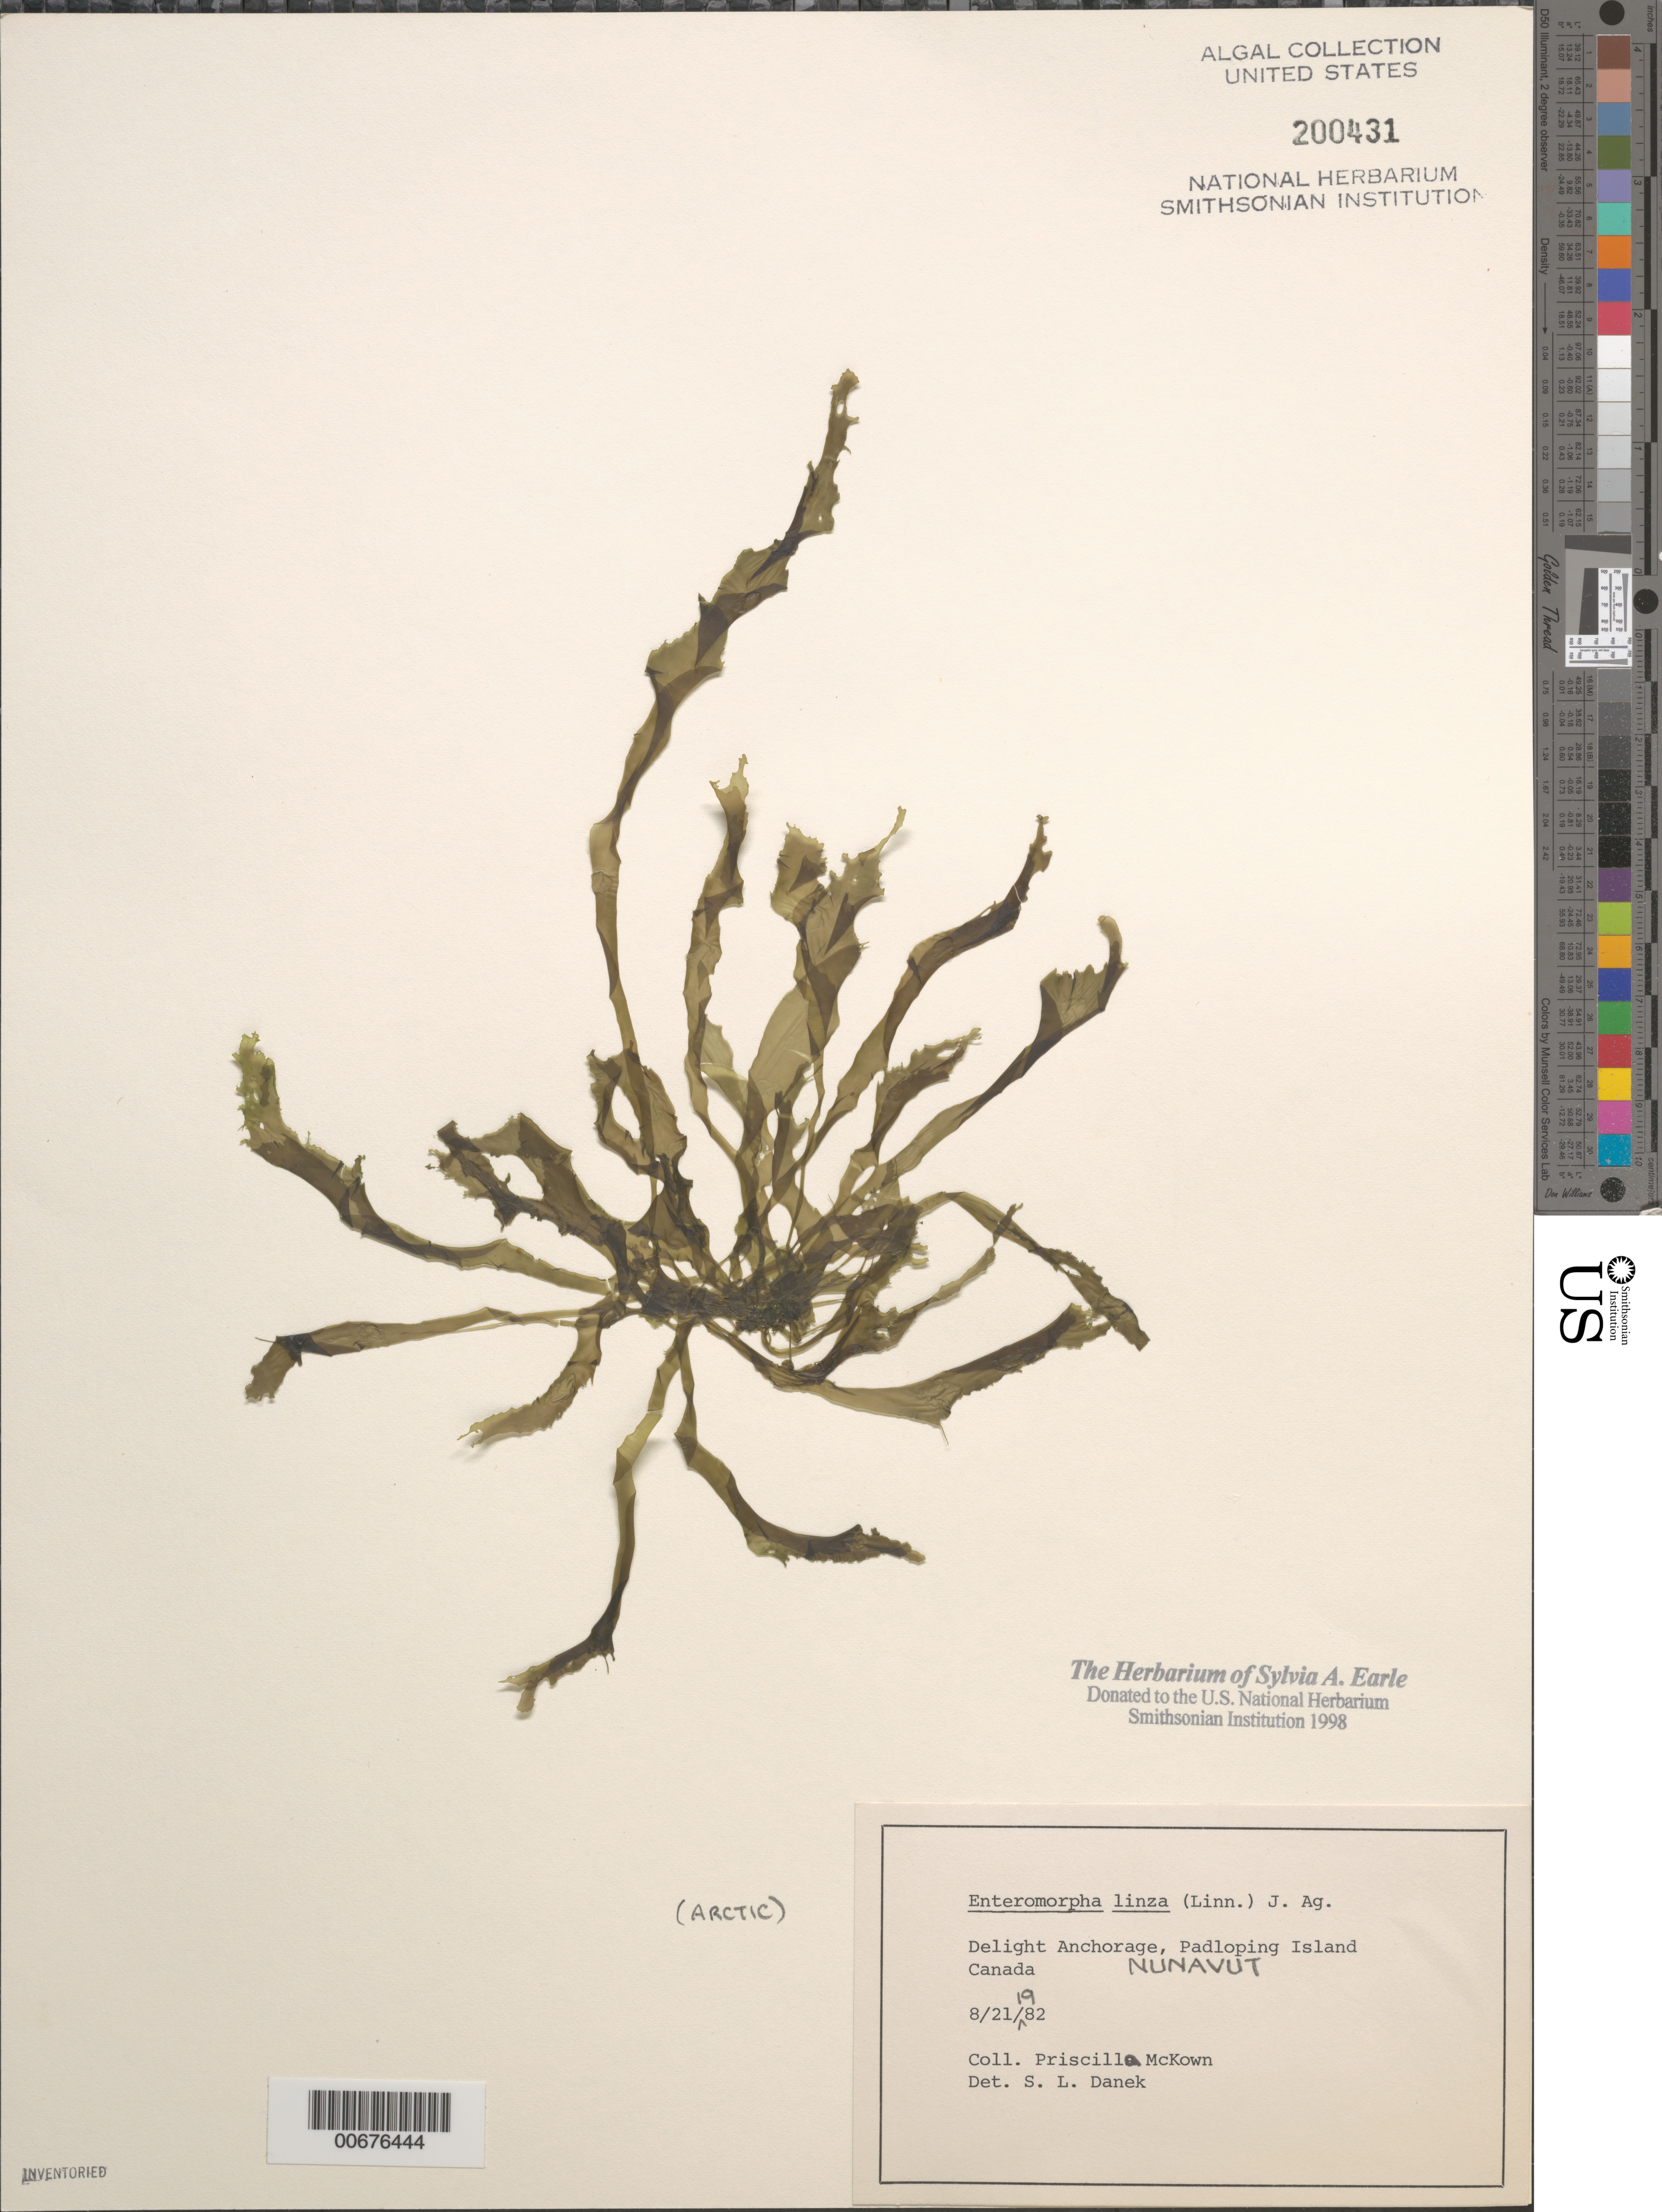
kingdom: Plantae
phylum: Chlorophyta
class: Ulvophyceae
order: Ulvales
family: Ulvaceae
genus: Ulva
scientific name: Ulva linza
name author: L.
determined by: Algae name updating Project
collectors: P. McKown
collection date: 1982-08-21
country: Canada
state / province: Nunavut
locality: Delight Anchorage, Padloping Island. (Arctic).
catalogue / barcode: US 200431